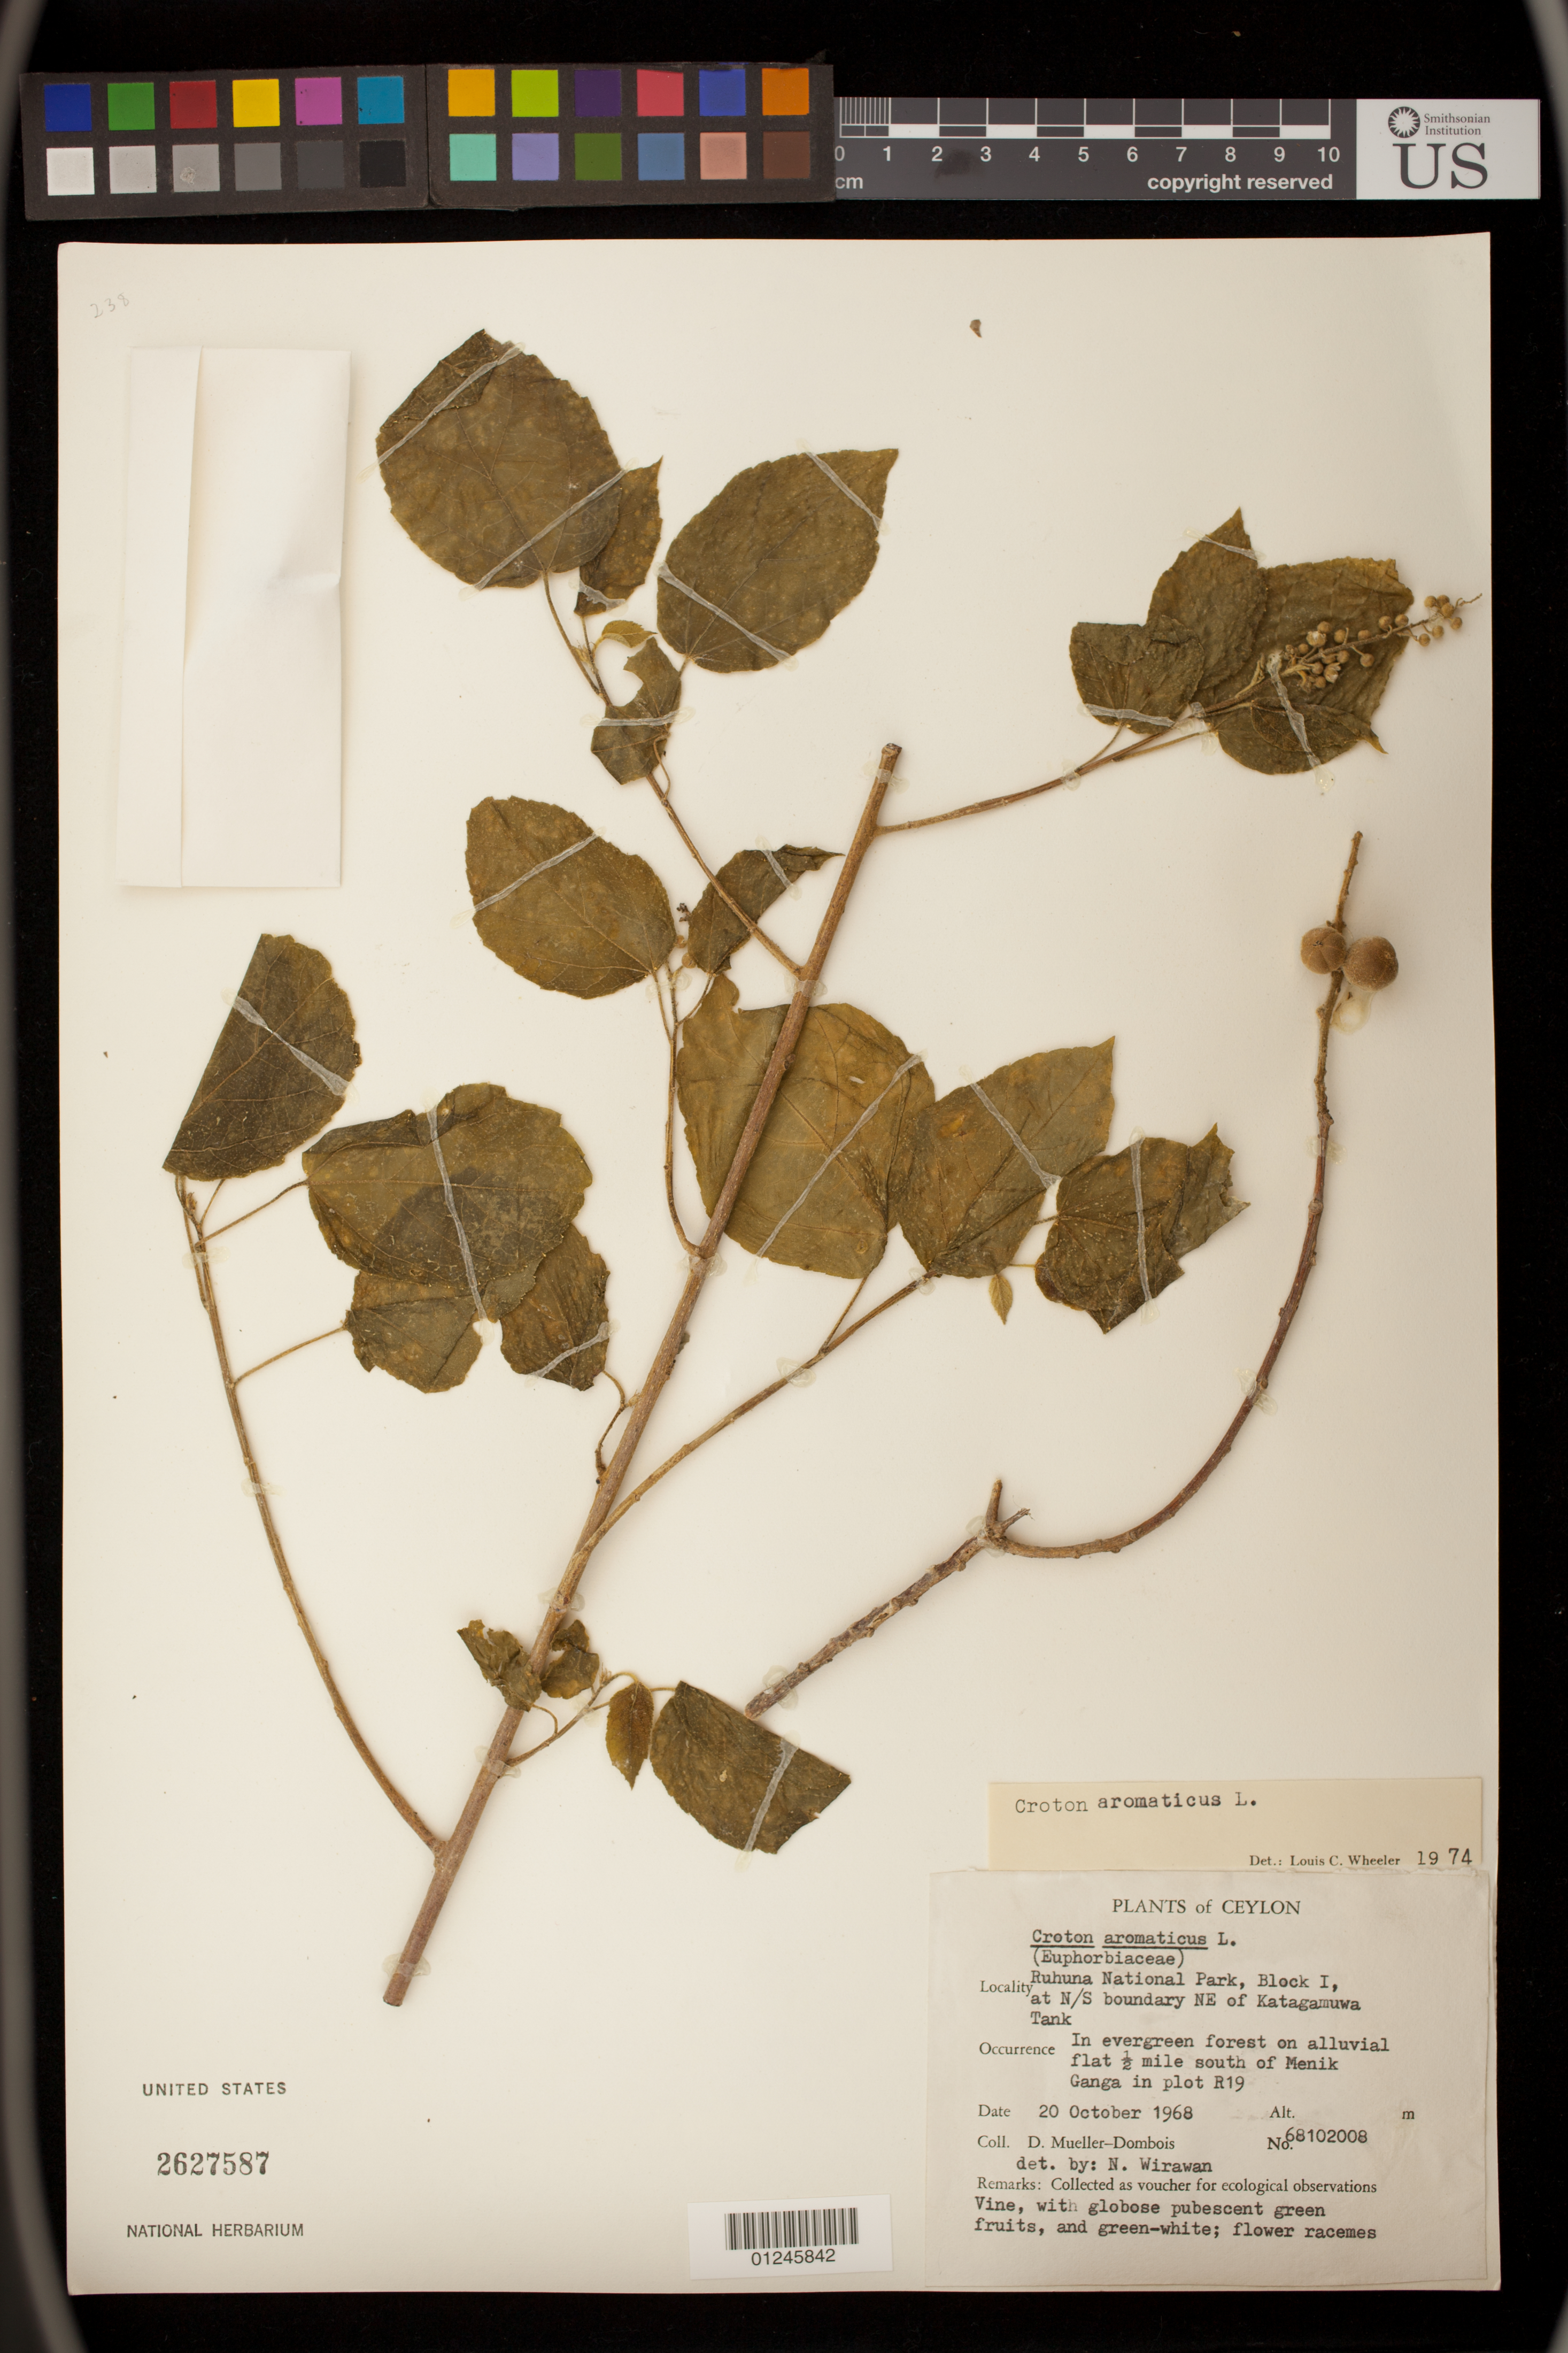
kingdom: Plantae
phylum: Tracheophyta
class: Magnoliopsida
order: Malpighiales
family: Euphorbiaceae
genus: Croton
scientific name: Croton aromaticus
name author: L.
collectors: D. Mueller-Dombois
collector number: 68102008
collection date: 1968-10-20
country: Sri Lanka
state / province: Southern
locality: Ruhuna National Park, Block I, at N/S boundary NE of Katagamuwa Tank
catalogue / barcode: US 2627587